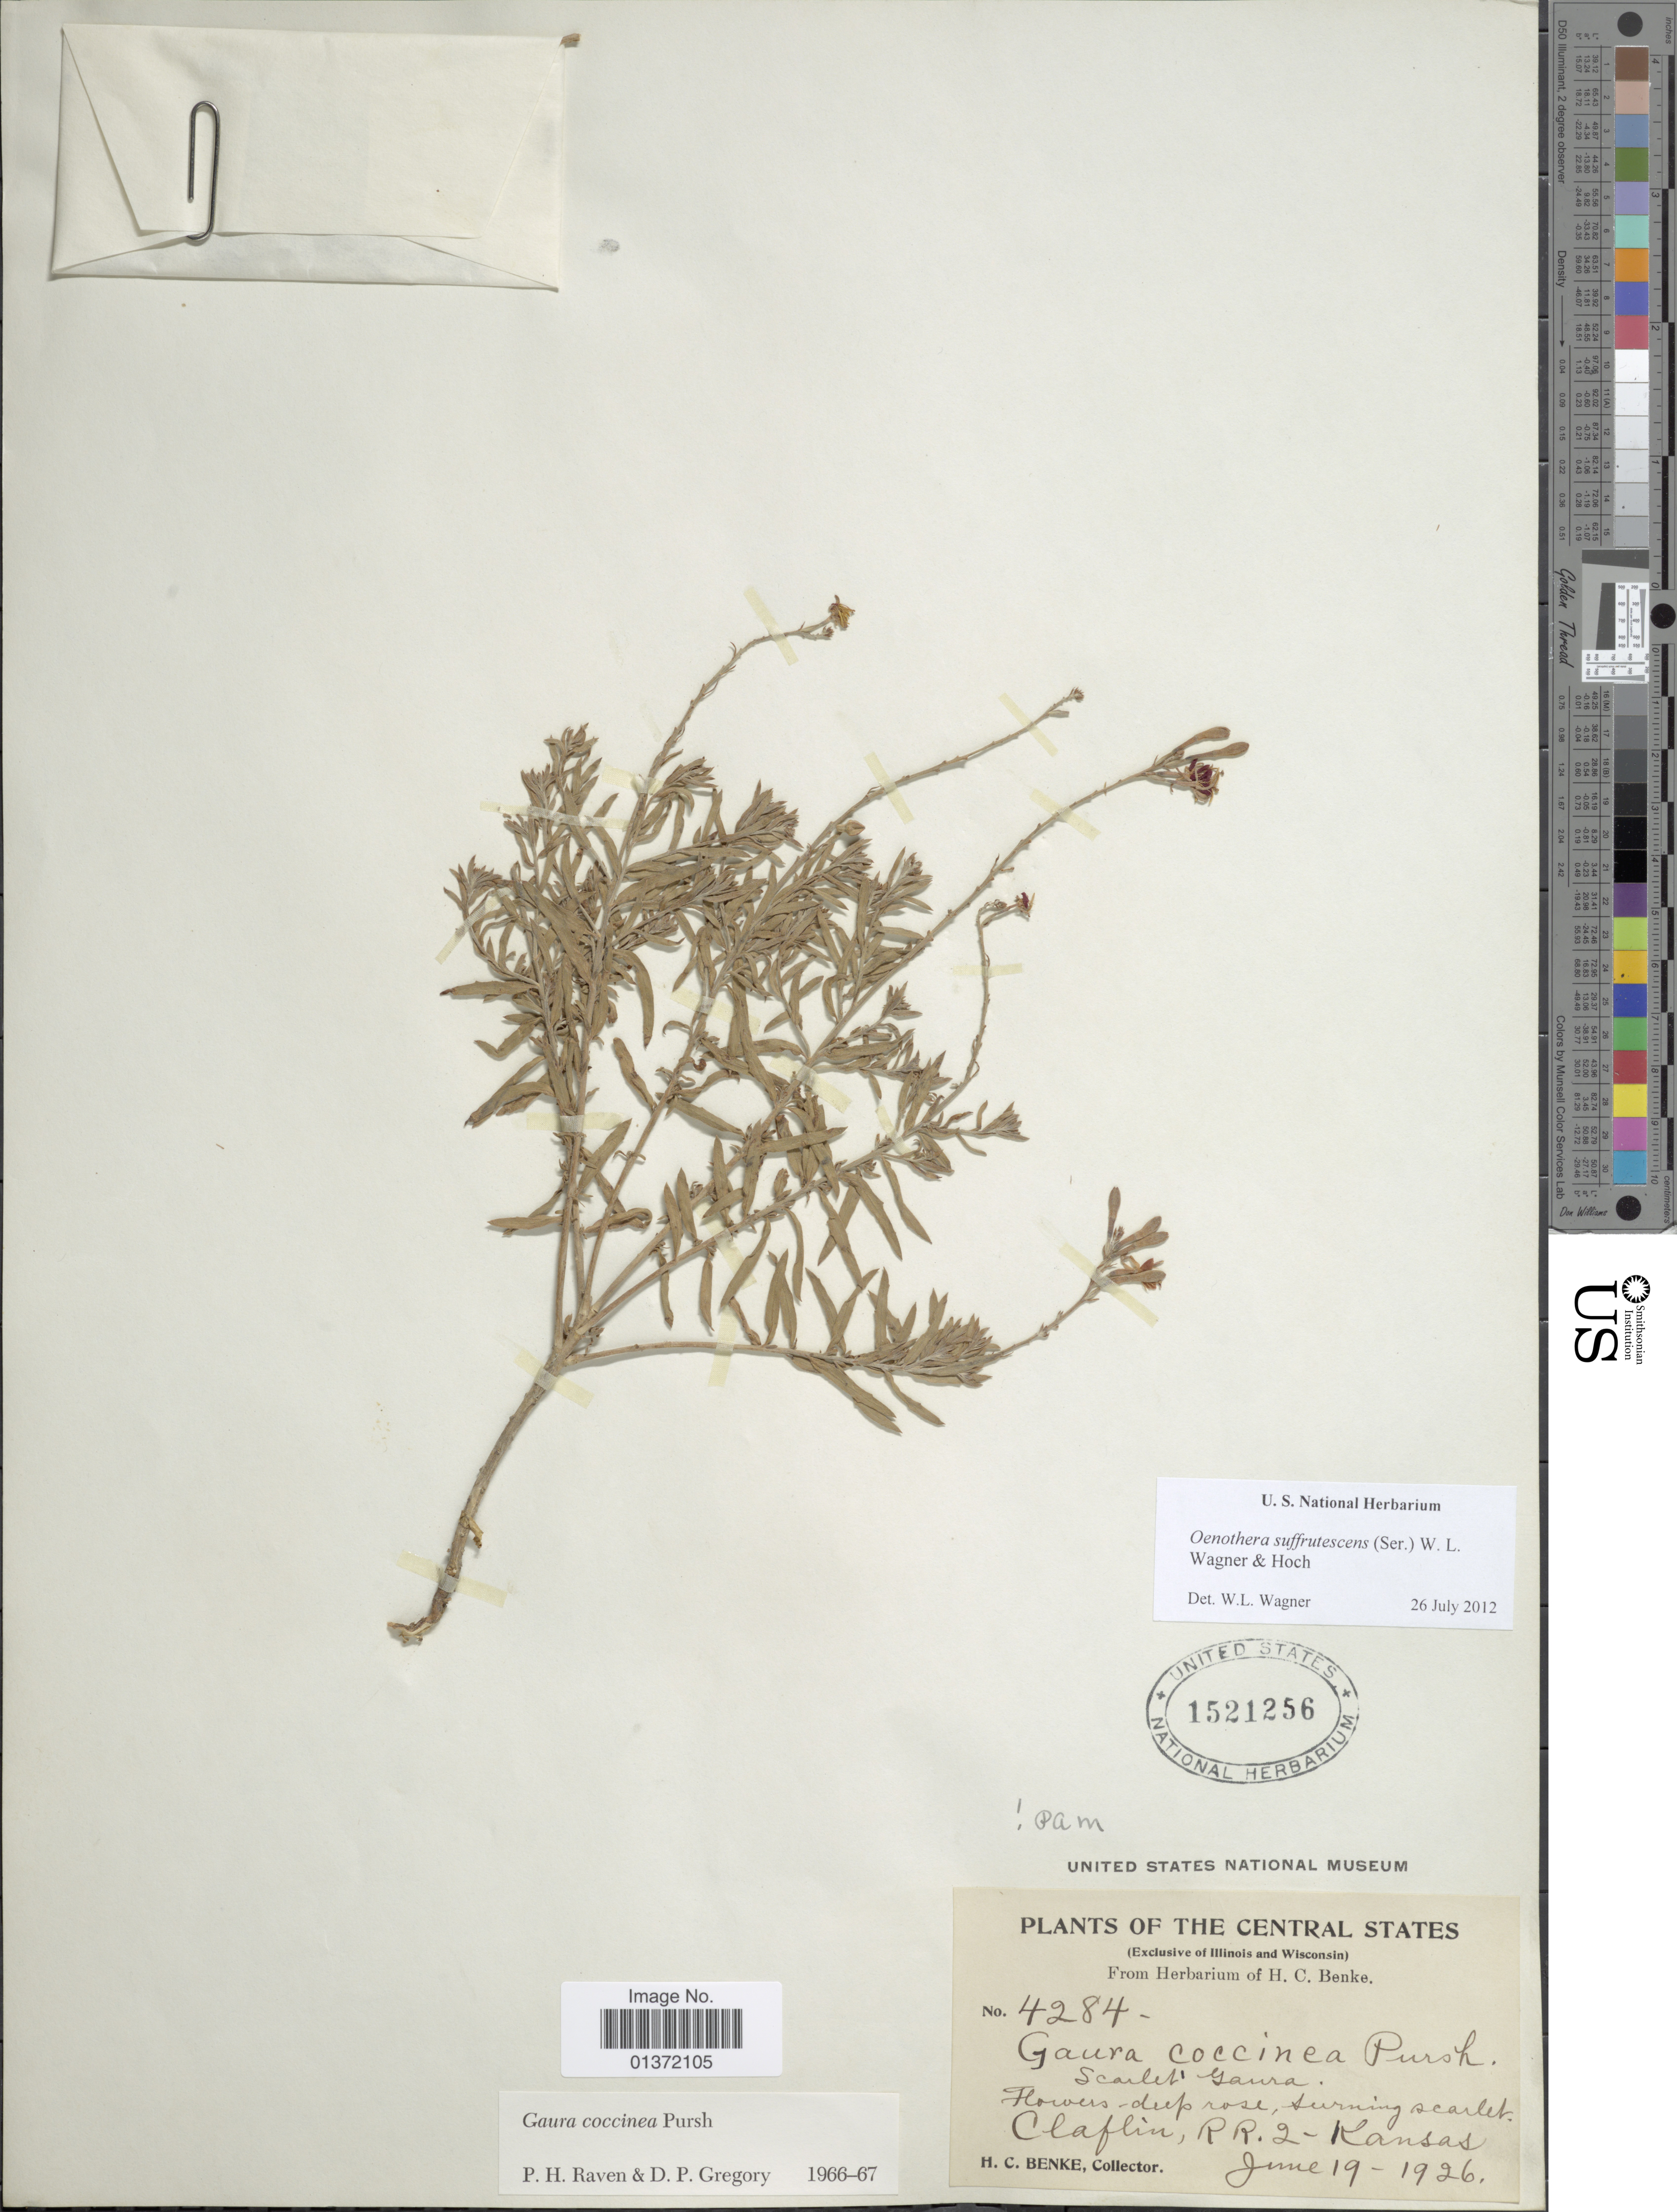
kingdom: Plantae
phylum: Tracheophyta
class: Magnoliopsida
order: Myrtales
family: Onagraceae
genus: Oenothera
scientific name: Oenothera suffrutescens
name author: (Ser.) W.L. Wagner & Hoch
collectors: H. Benke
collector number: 4284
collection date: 1926-06-19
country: United States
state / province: Kansas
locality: Central States, Claflin, R.R. 2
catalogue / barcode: US 1521256